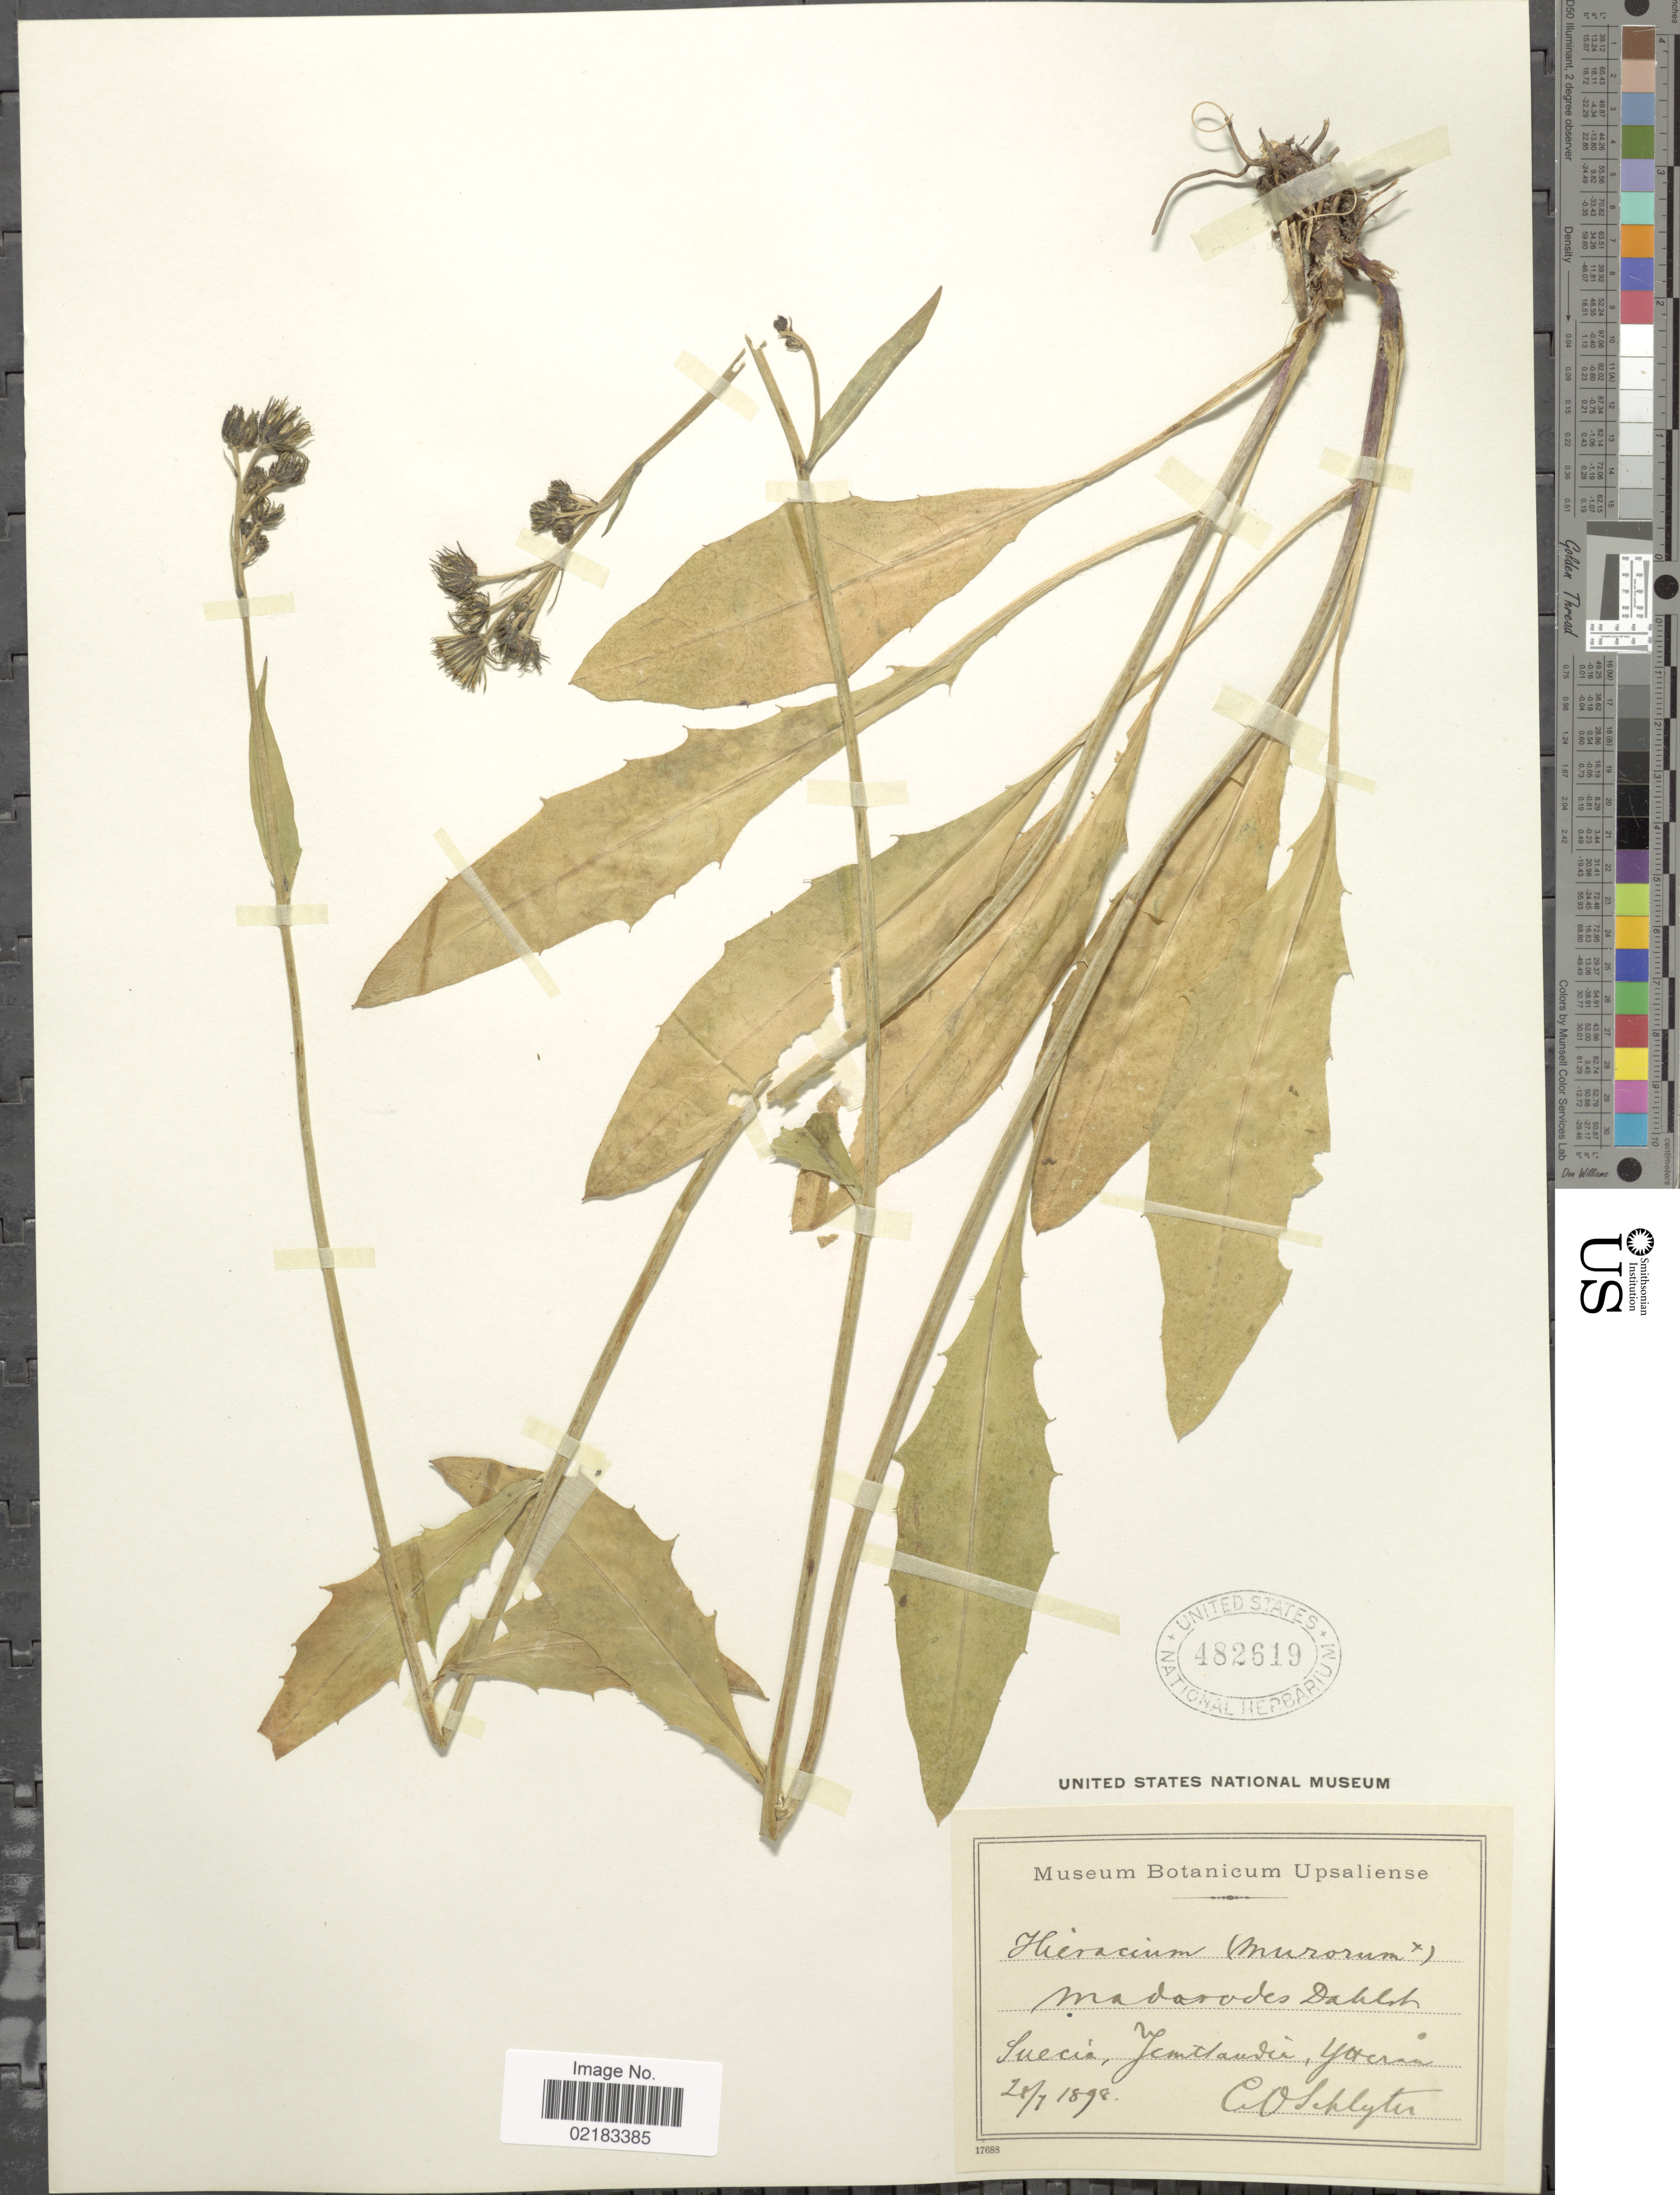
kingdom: Plantae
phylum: Tracheophyta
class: Magnoliopsida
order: Asterales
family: Asteraceae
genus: Hieracium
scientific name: Hieracium murorum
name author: L.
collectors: C. Schlyter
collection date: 1898-07-28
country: Sweden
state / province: Jämtland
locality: Suecia: Jemtlandia, Ytteran.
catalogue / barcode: US 482619